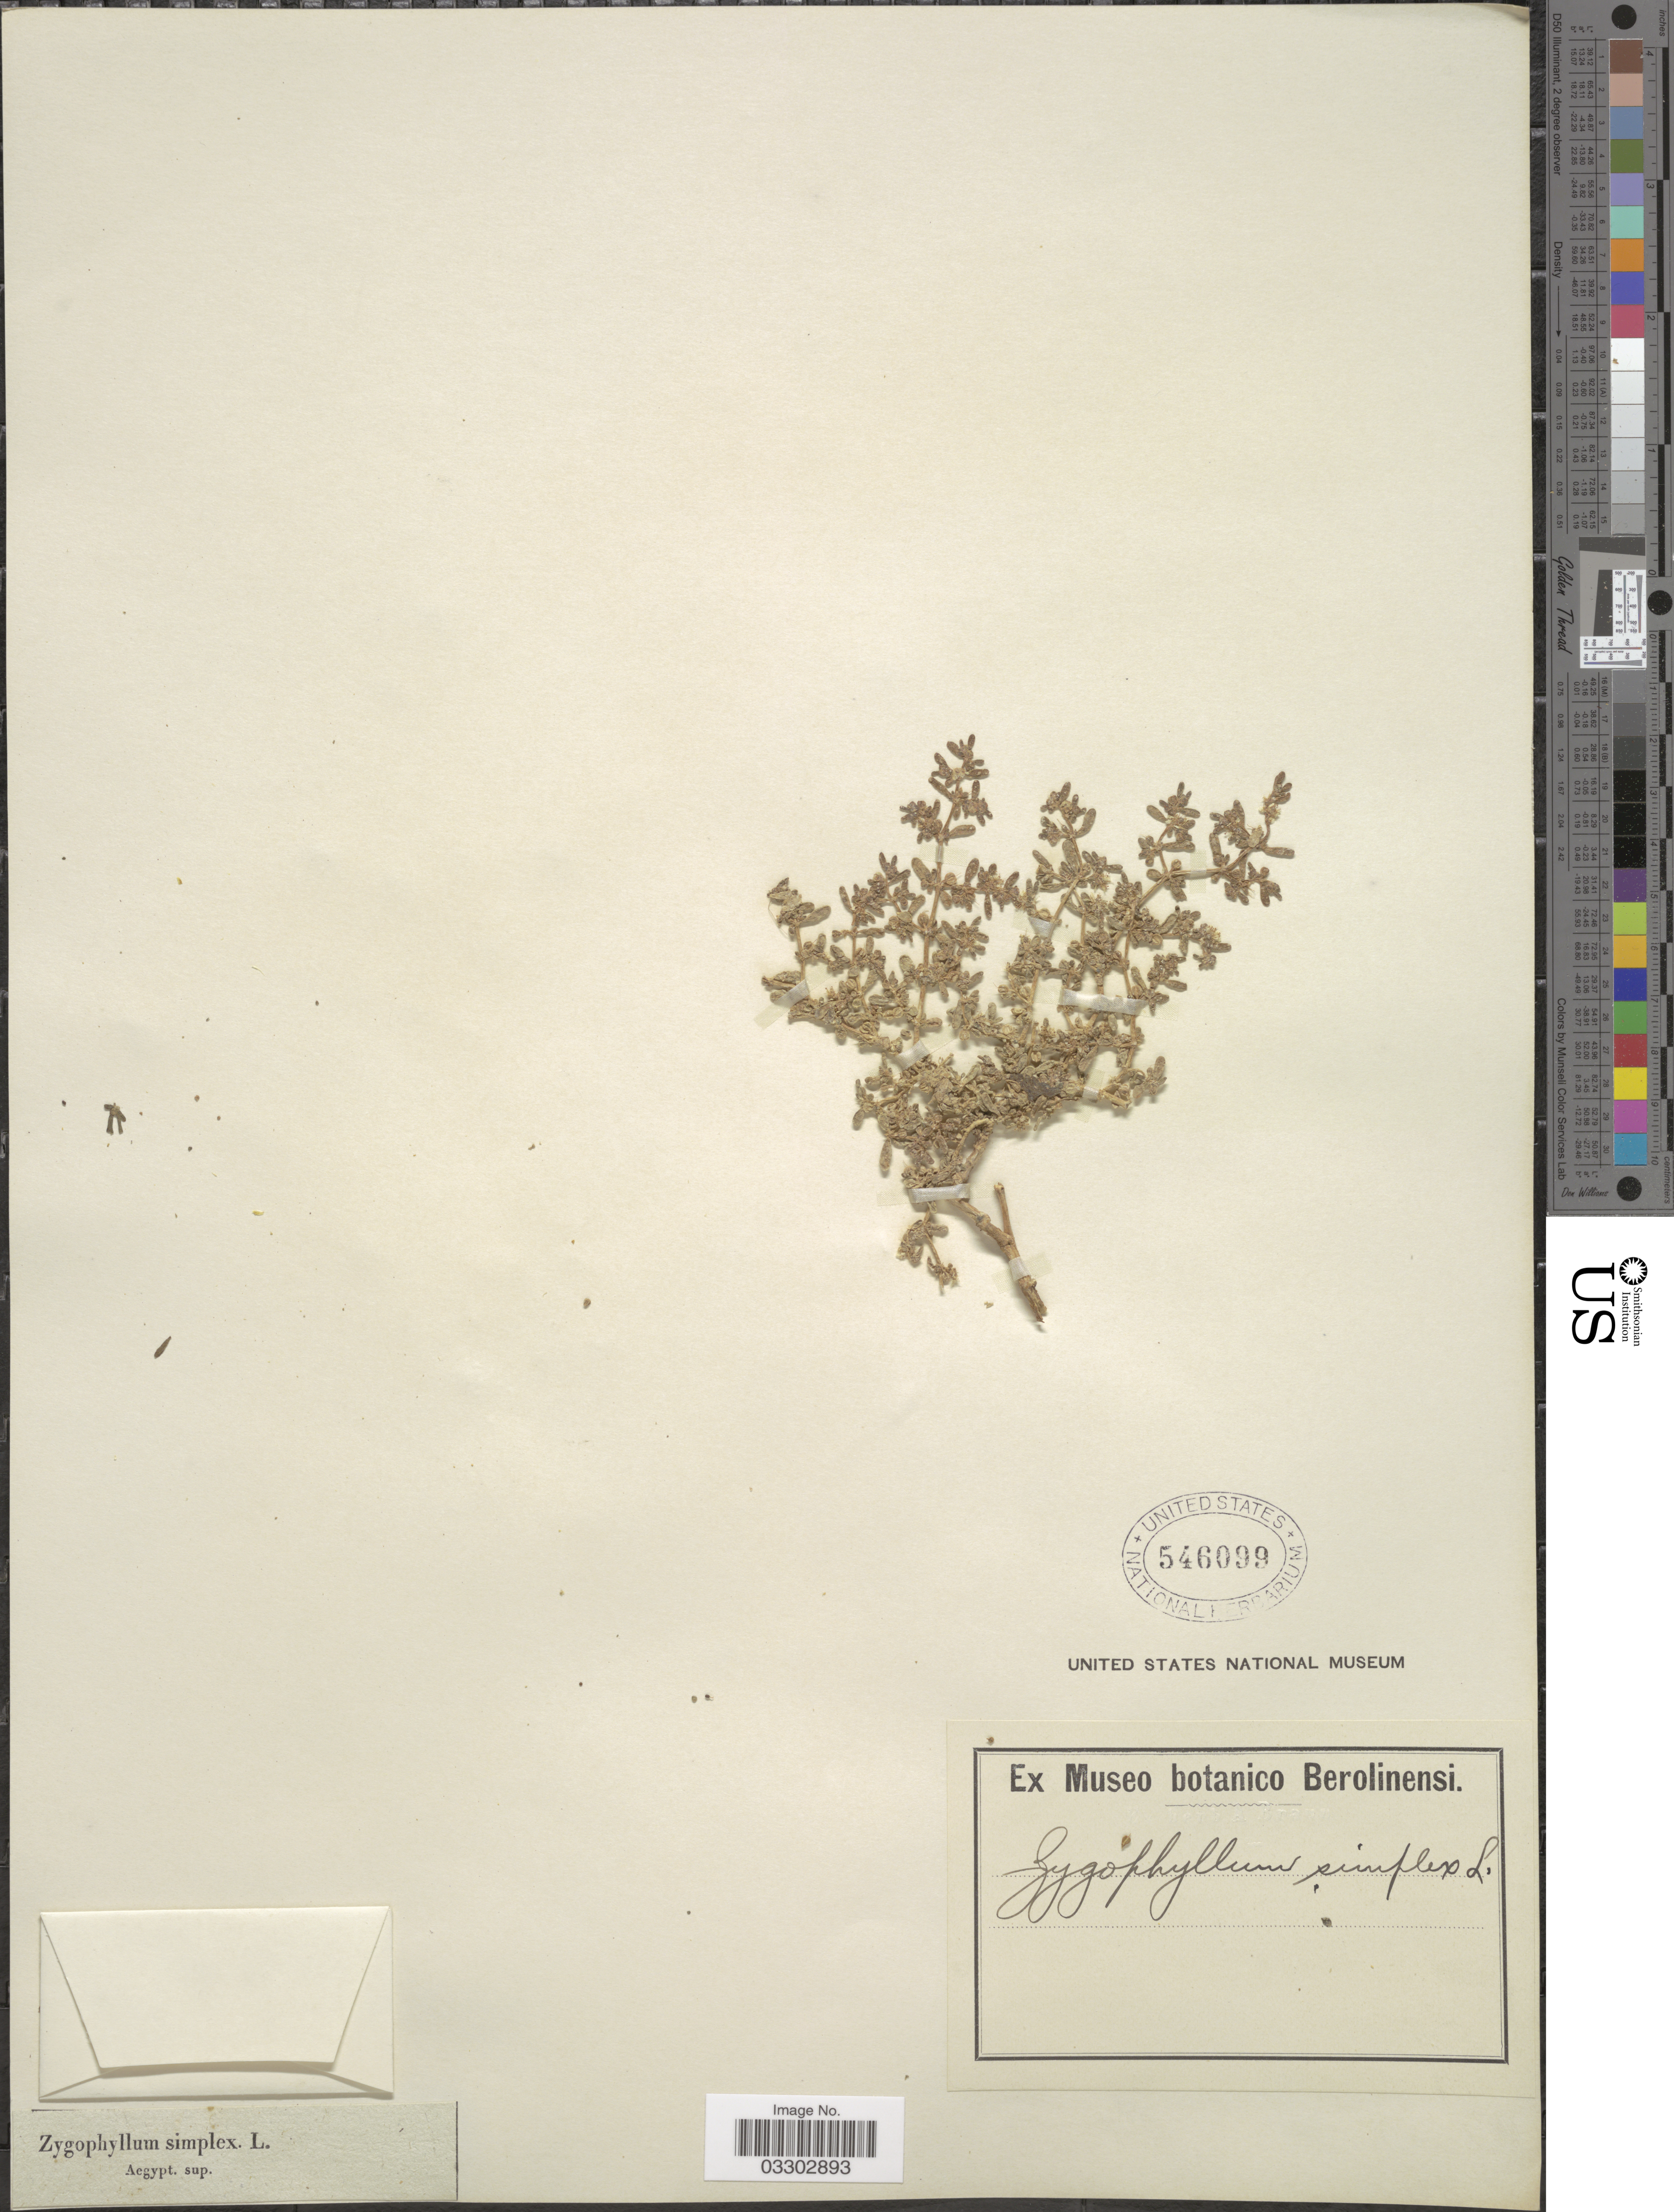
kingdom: Plantae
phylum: Tracheophyta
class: Magnoliopsida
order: Zygophyllales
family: Zygophyllaceae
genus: Zygophyllum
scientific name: Zygophyllum simplex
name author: L.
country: Egypt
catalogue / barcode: US 546099